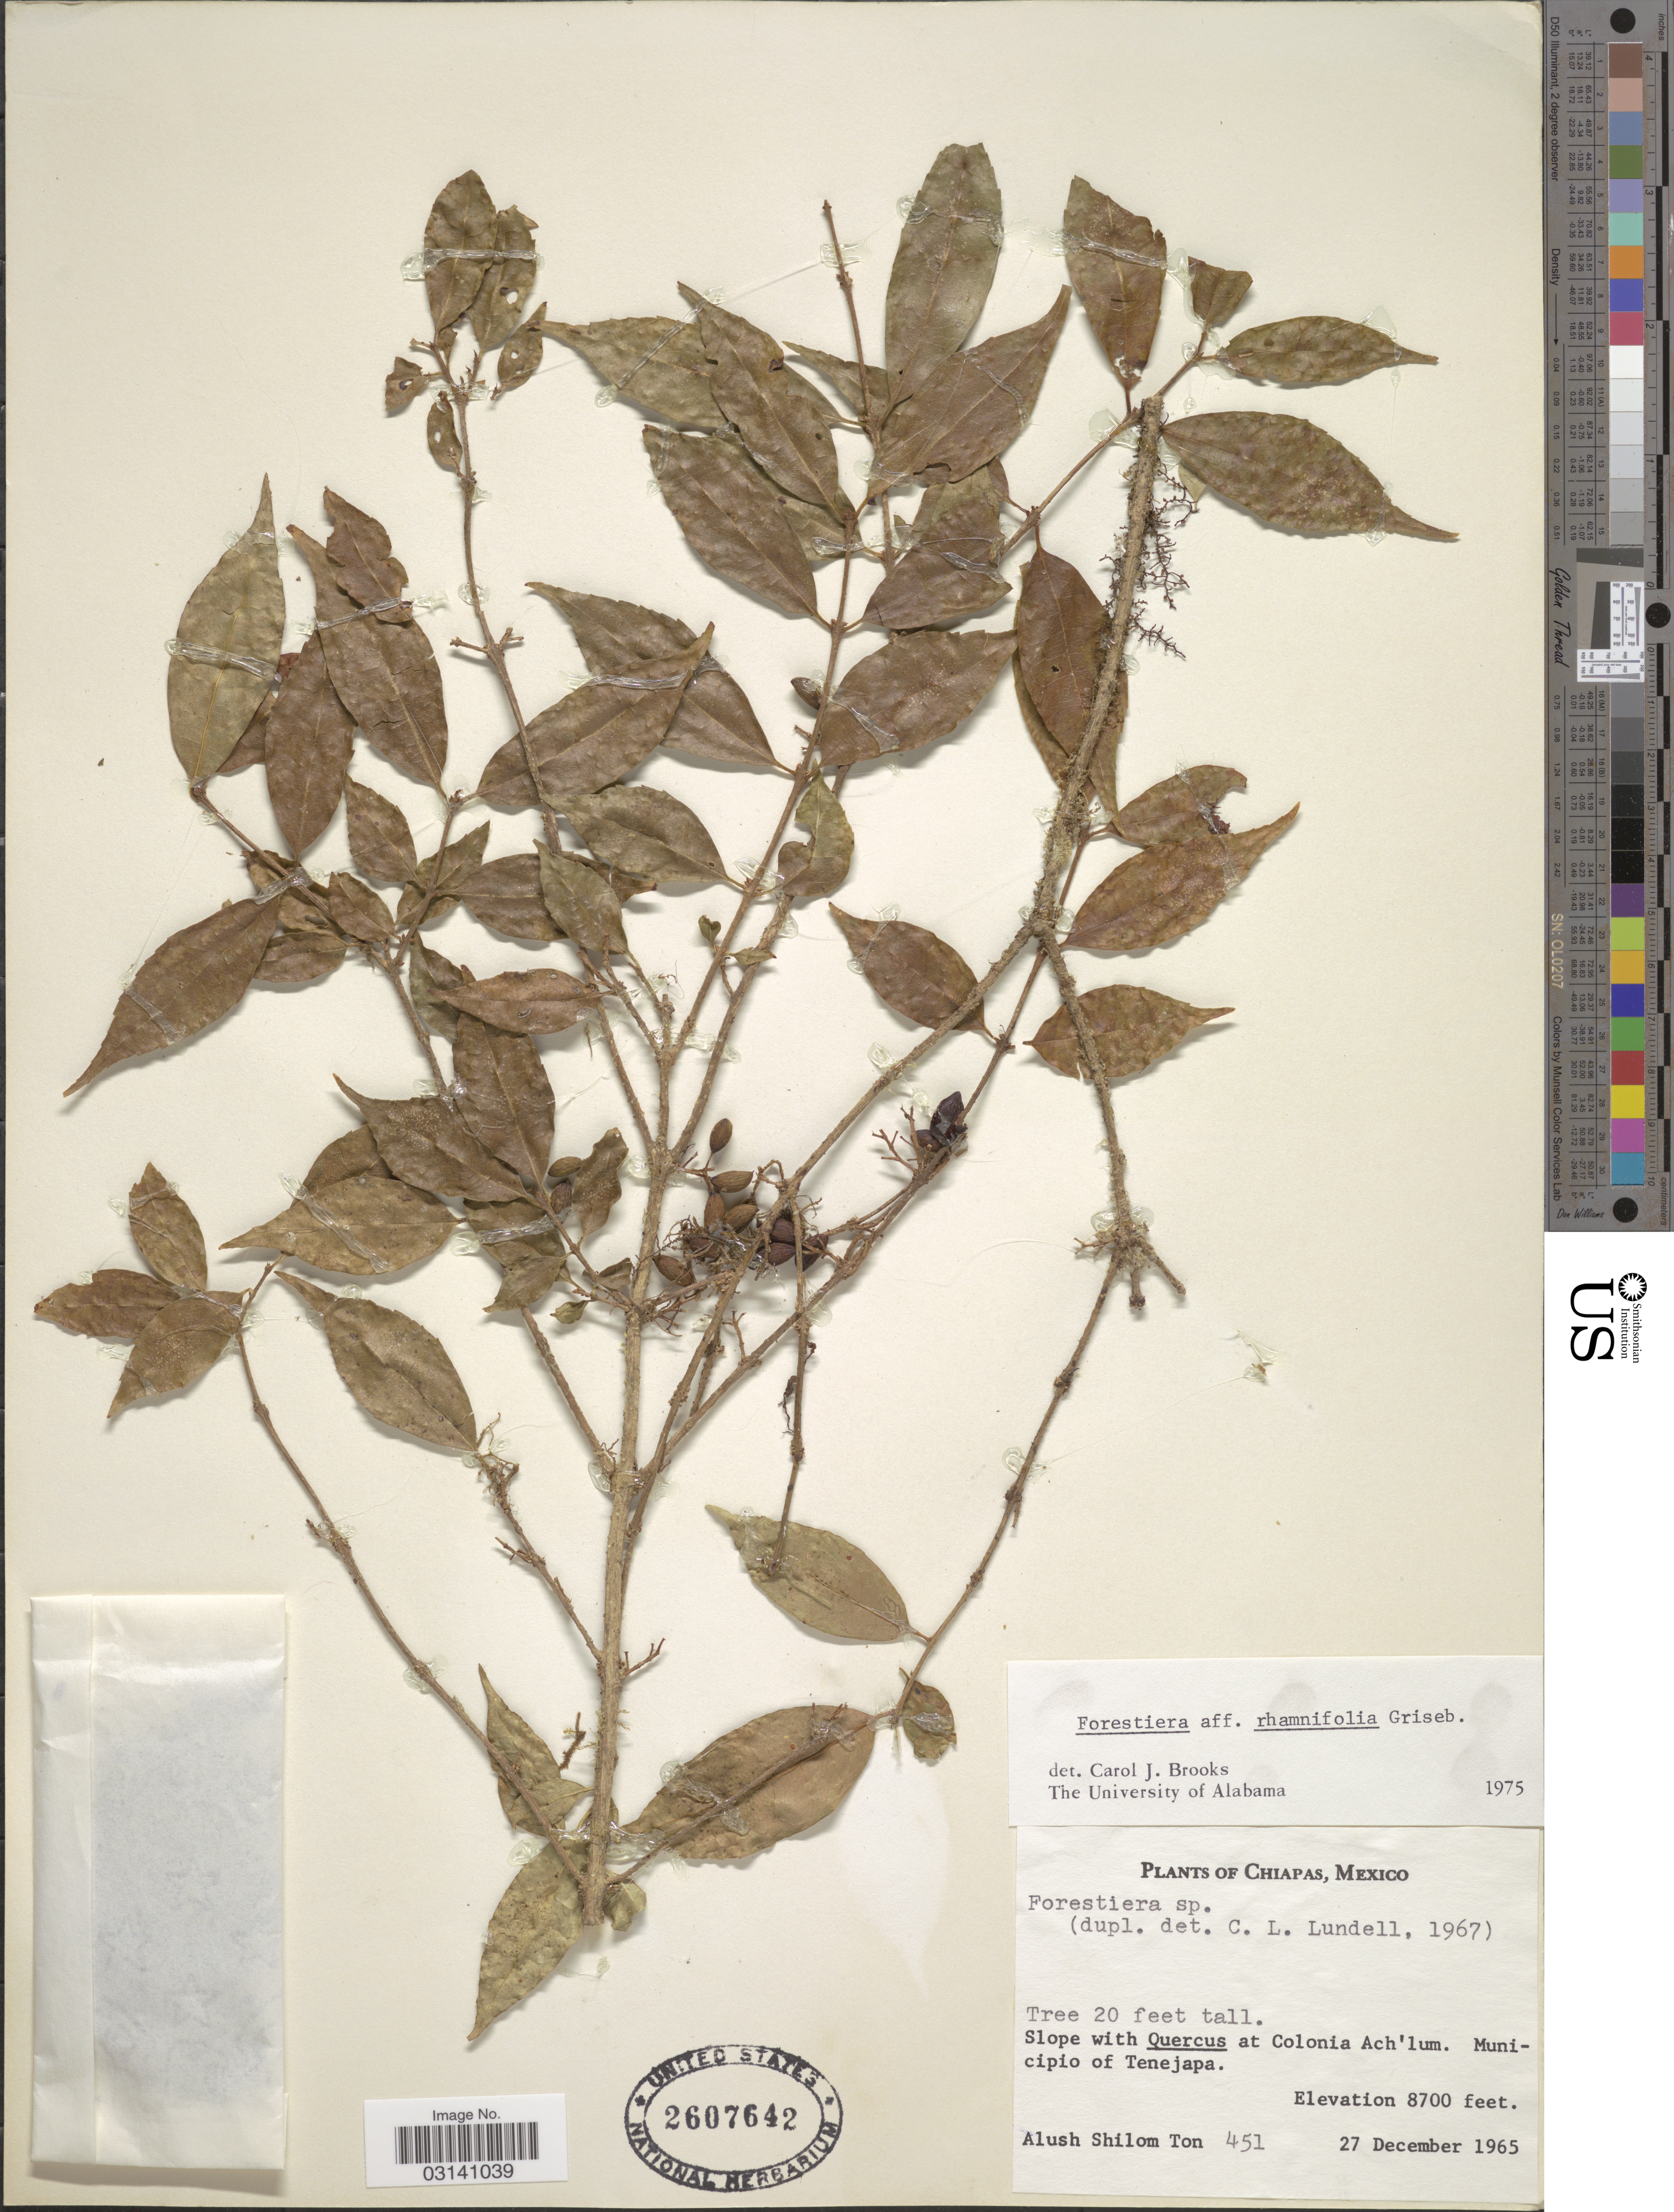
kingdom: Plantae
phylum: Tracheophyta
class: Magnoliopsida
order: Lamiales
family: Oleaceae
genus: Forestiera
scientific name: Forestiera rhamnifolia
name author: Griseb.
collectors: A. M. Ton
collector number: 451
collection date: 1965-12-27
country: Mexico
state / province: Chiapas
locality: Municipio of Tenejapa.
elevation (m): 2652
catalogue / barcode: US 2607642